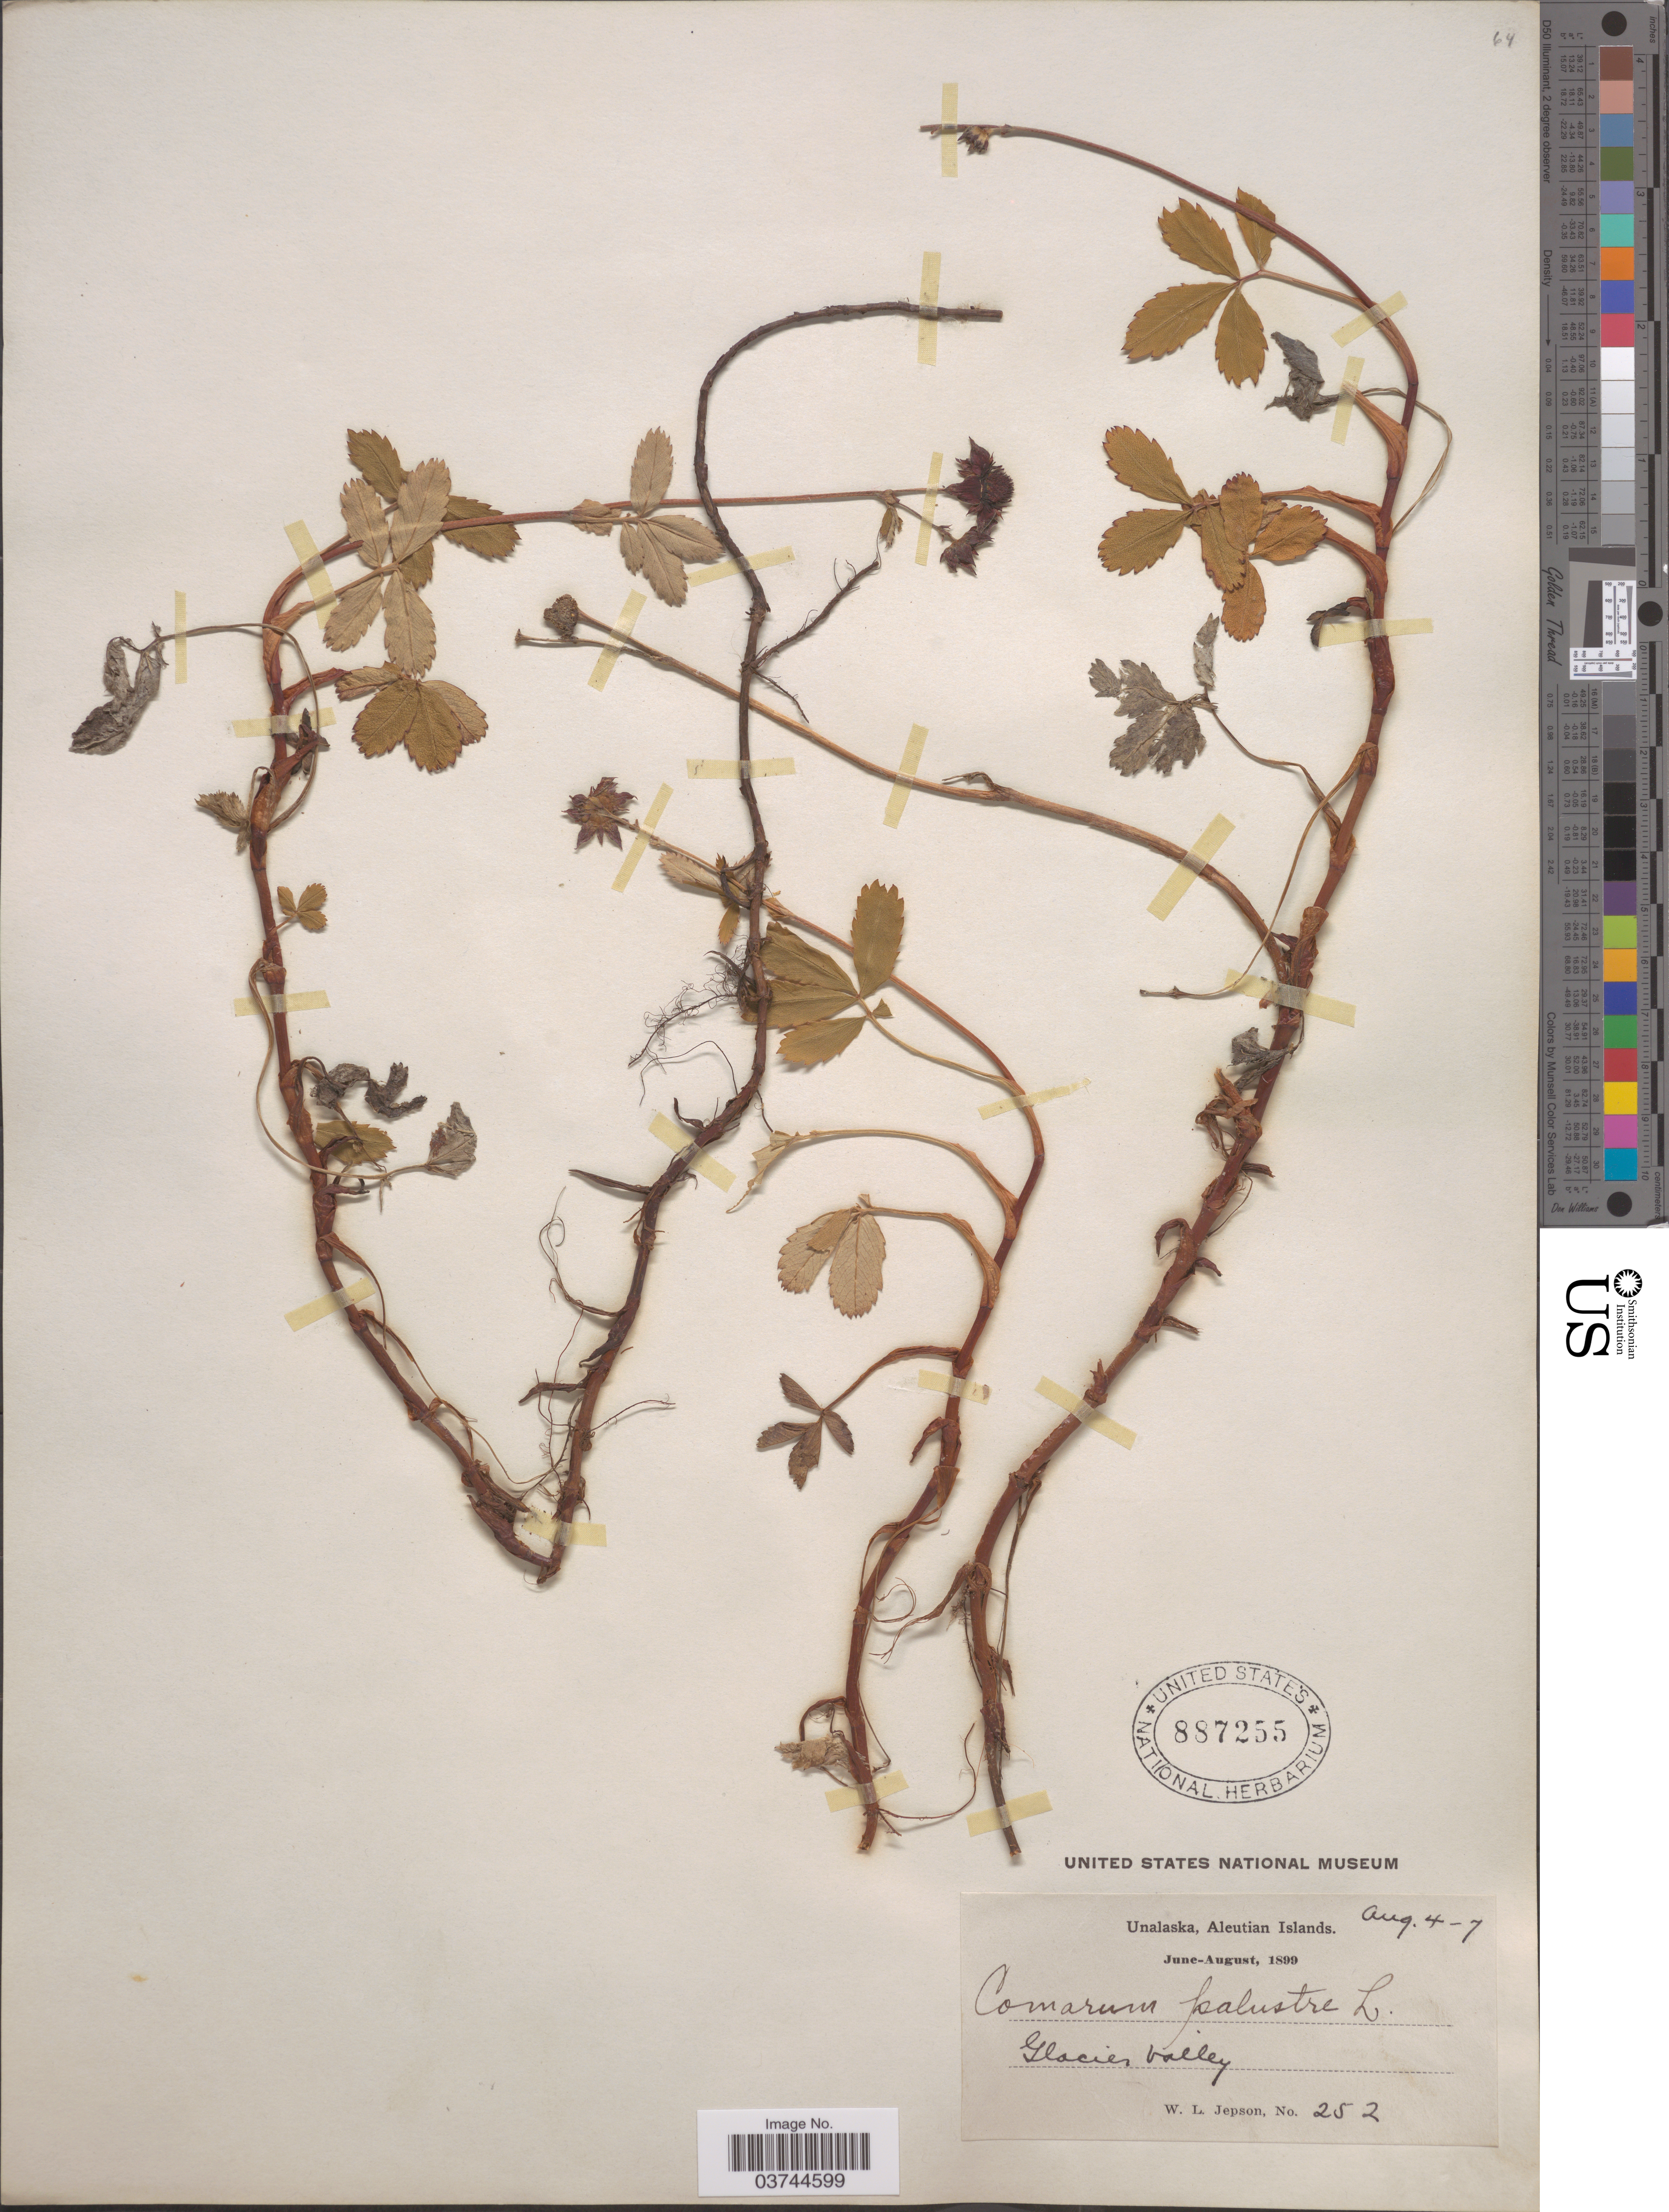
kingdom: Plantae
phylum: Tracheophyta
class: Magnoliopsida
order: Rosales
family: Rosaceae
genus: Comarum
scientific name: Comarum palustre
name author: L.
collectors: W. L. Jepson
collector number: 252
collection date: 1899-08-04/1899-08-07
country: United States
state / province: Alaska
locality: Unalaska, Aleutian Islands. Glacier valley.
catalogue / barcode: US 887255